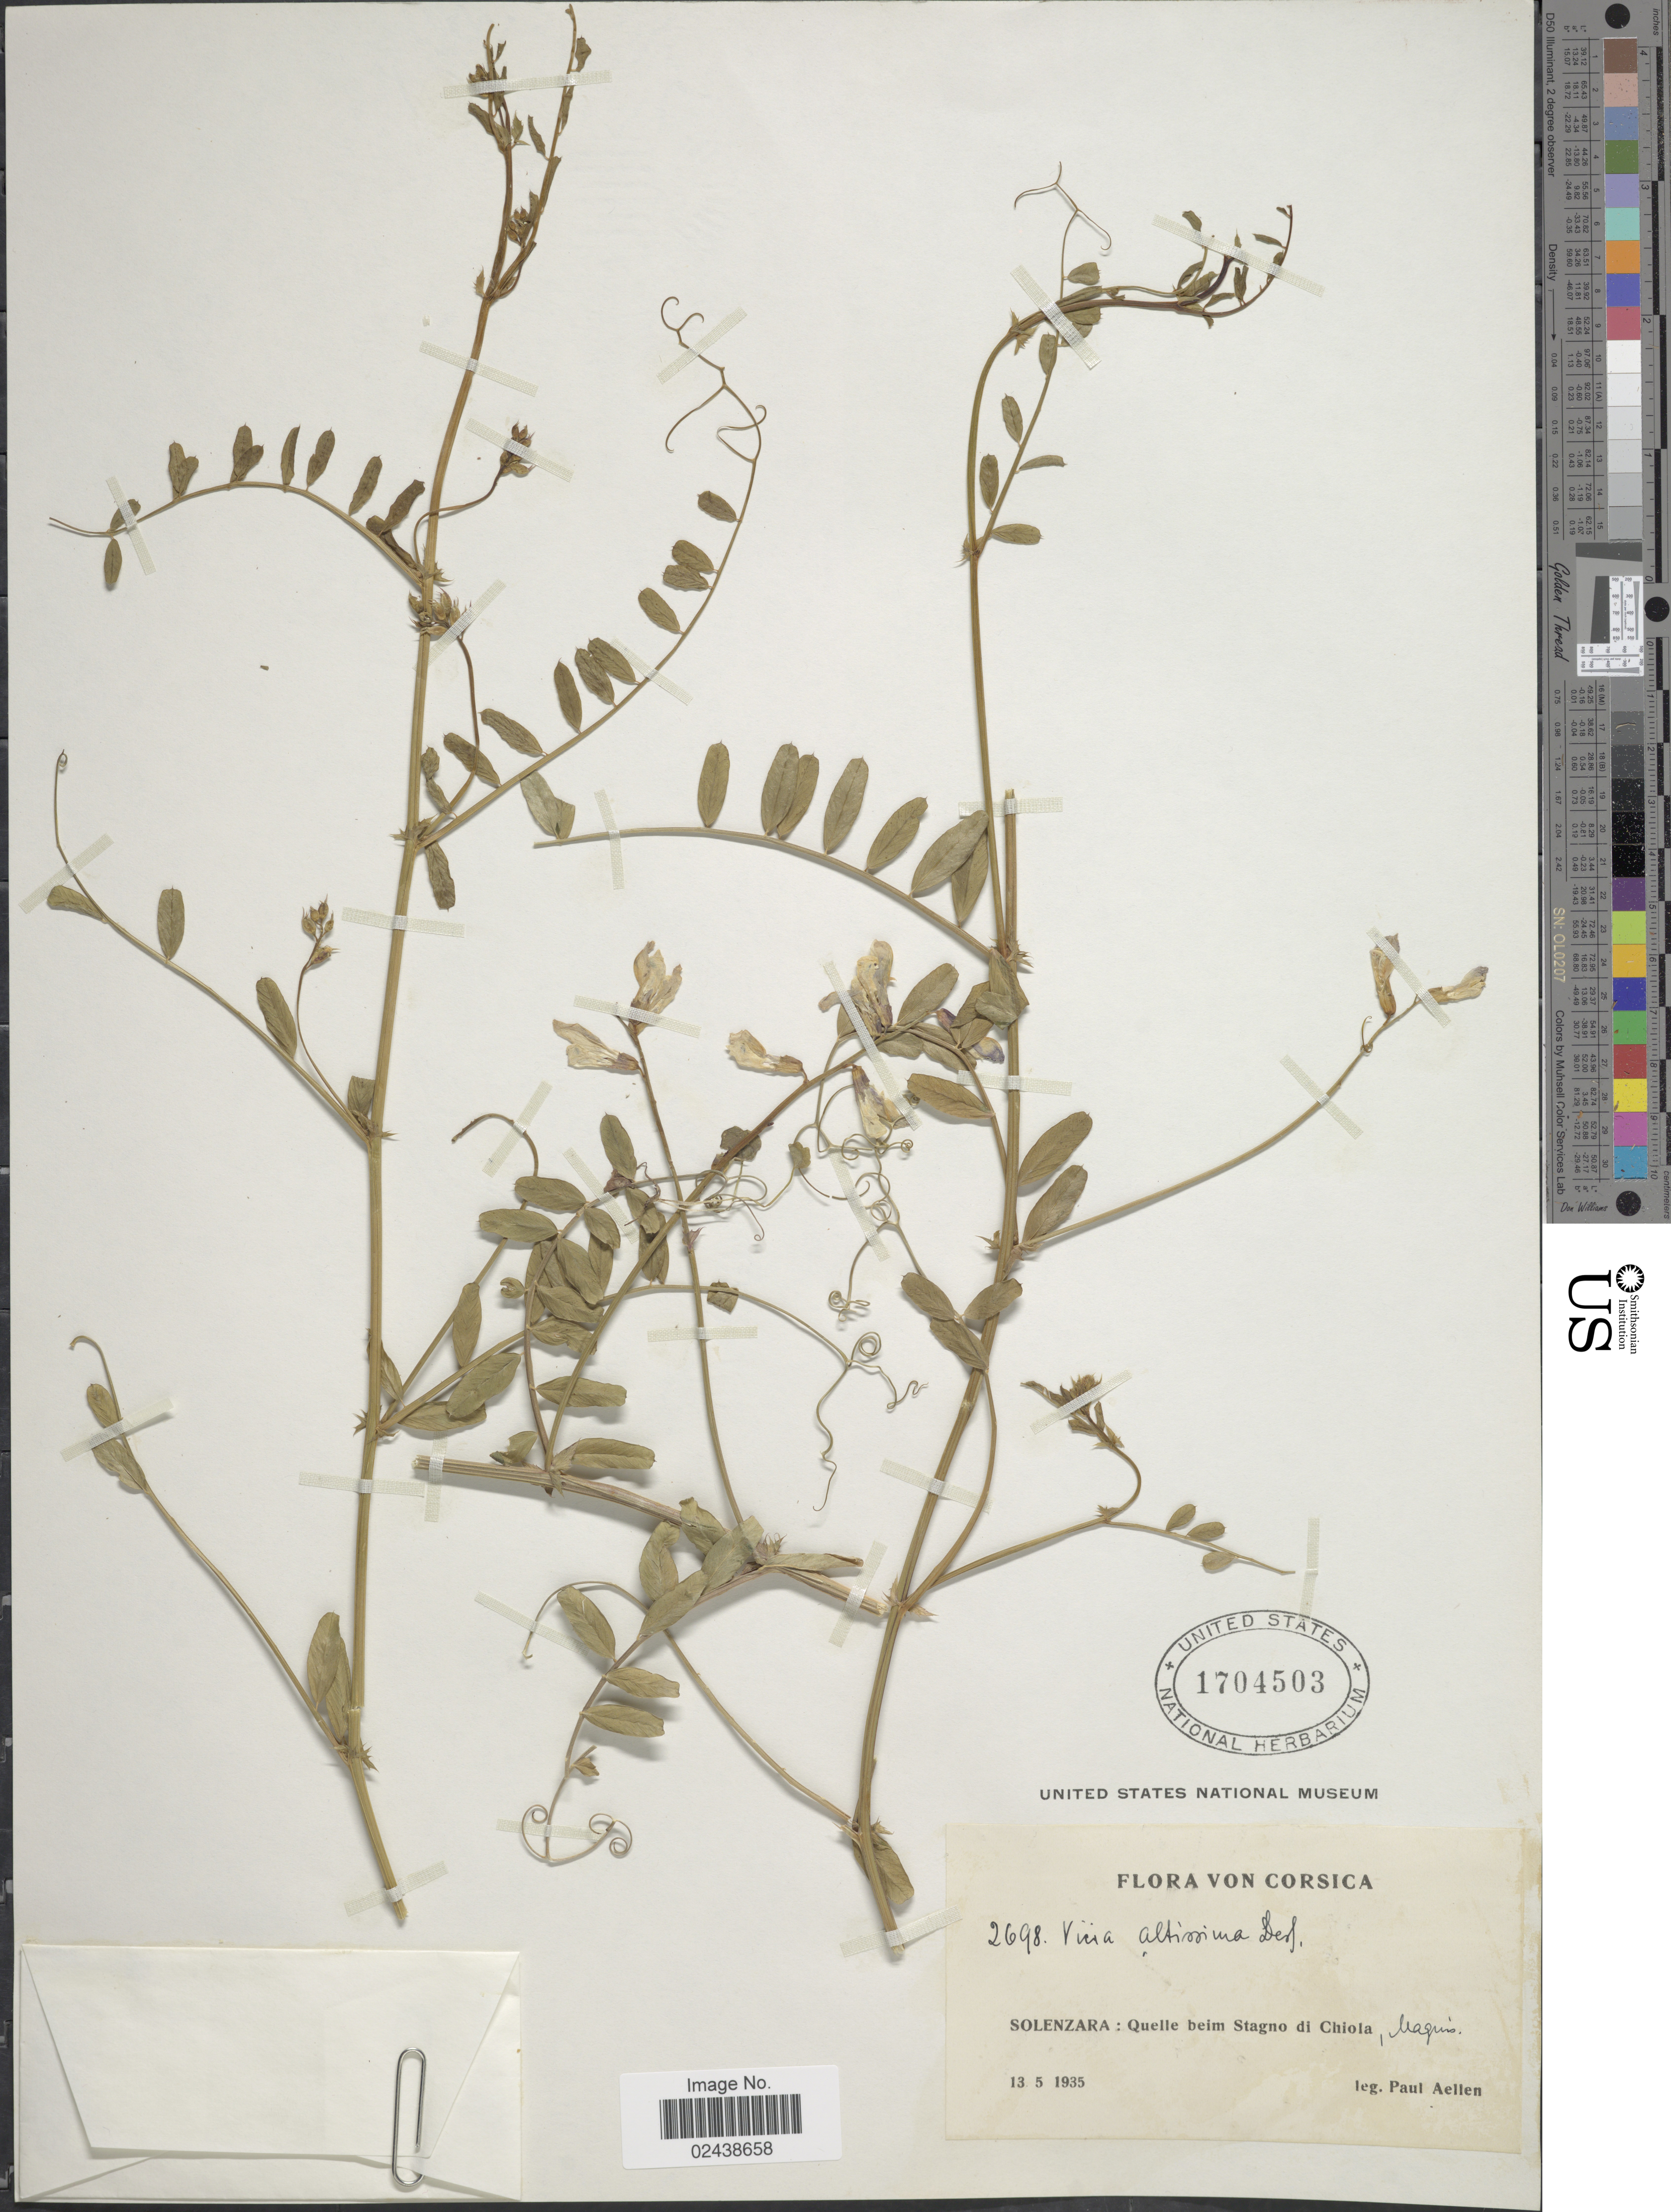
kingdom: Plantae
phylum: Tracheophyta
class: Magnoliopsida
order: Fabales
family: Fabaceae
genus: Vicia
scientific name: Vicia altissima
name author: Desf.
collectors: P. Aellen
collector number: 2698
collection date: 1935-05-13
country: France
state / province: Corsica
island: Corse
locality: Solenzara: Quelle beim Stagno di Chiola, Magrins [interpreted].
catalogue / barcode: US 1704503